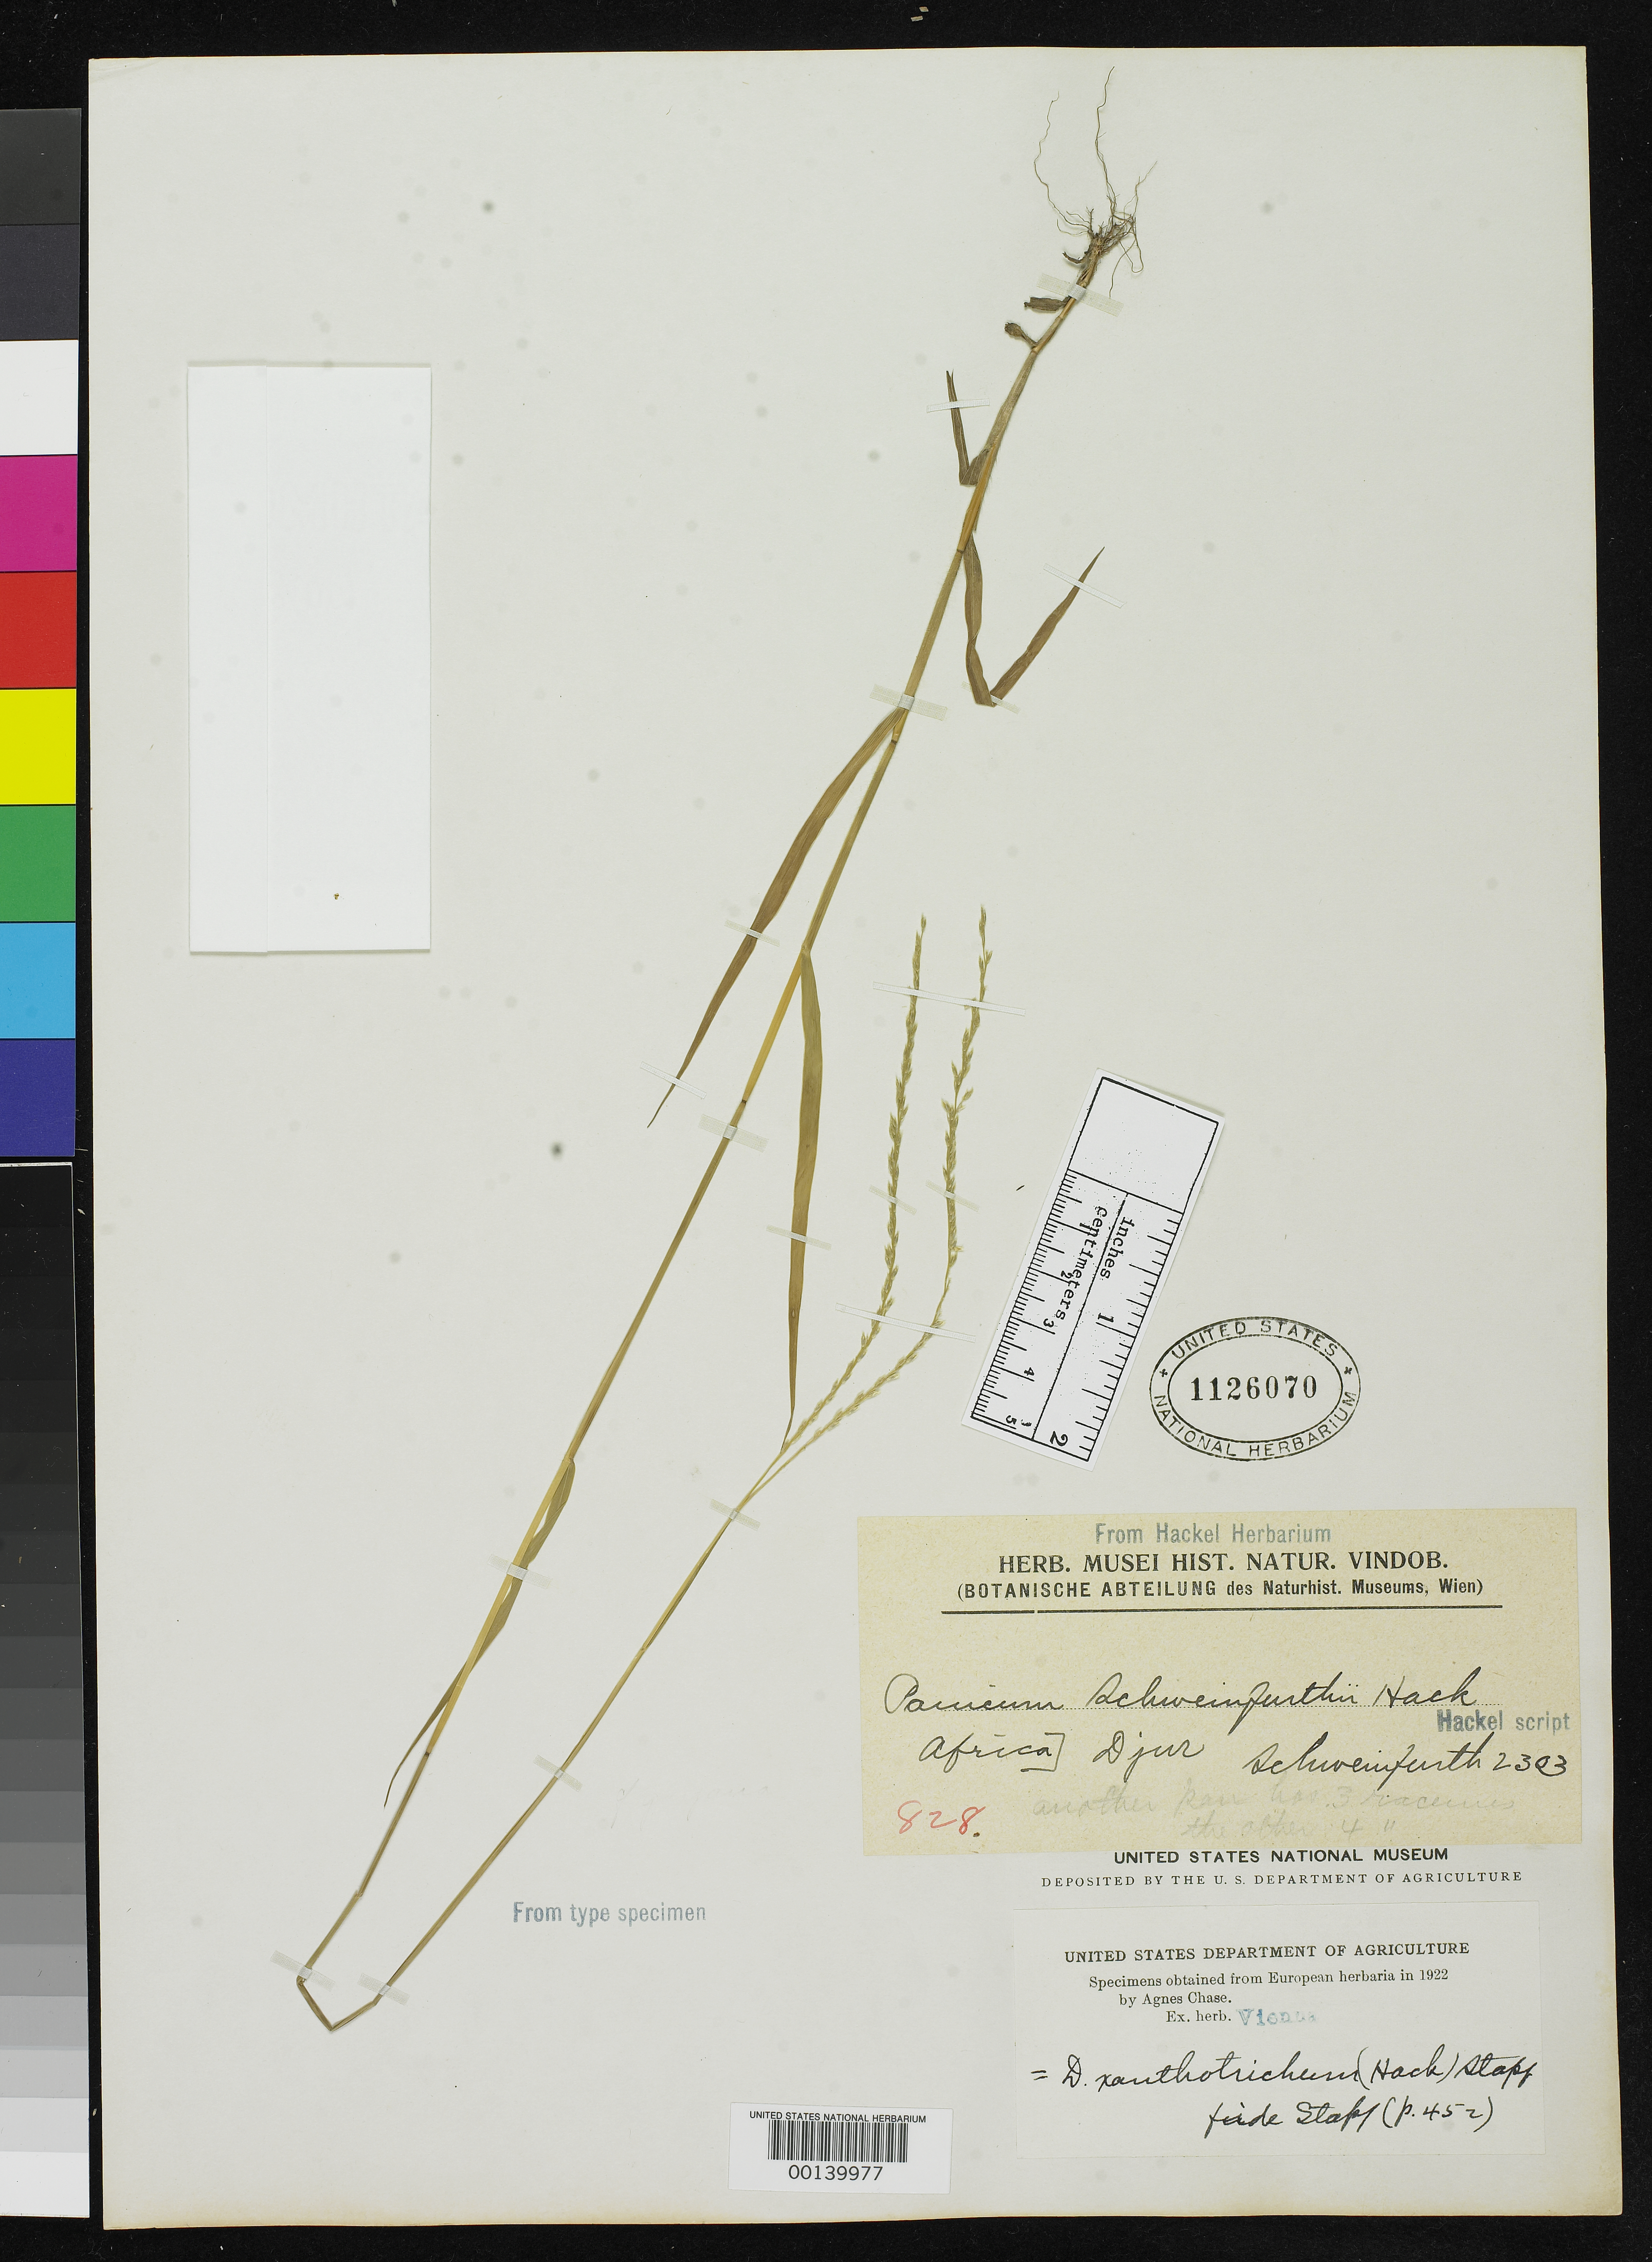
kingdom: Plantae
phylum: Tracheophyta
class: Liliopsida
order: Poales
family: Poaceae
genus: Panicum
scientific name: Panicum schweinfurthii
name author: Hack.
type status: Type Collection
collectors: G. A. Schweinfurth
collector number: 2303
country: South Sudan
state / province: Warrap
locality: Bahr Al Ghazal, Zeriba Ghajtas near Jur.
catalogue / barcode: US 1126070